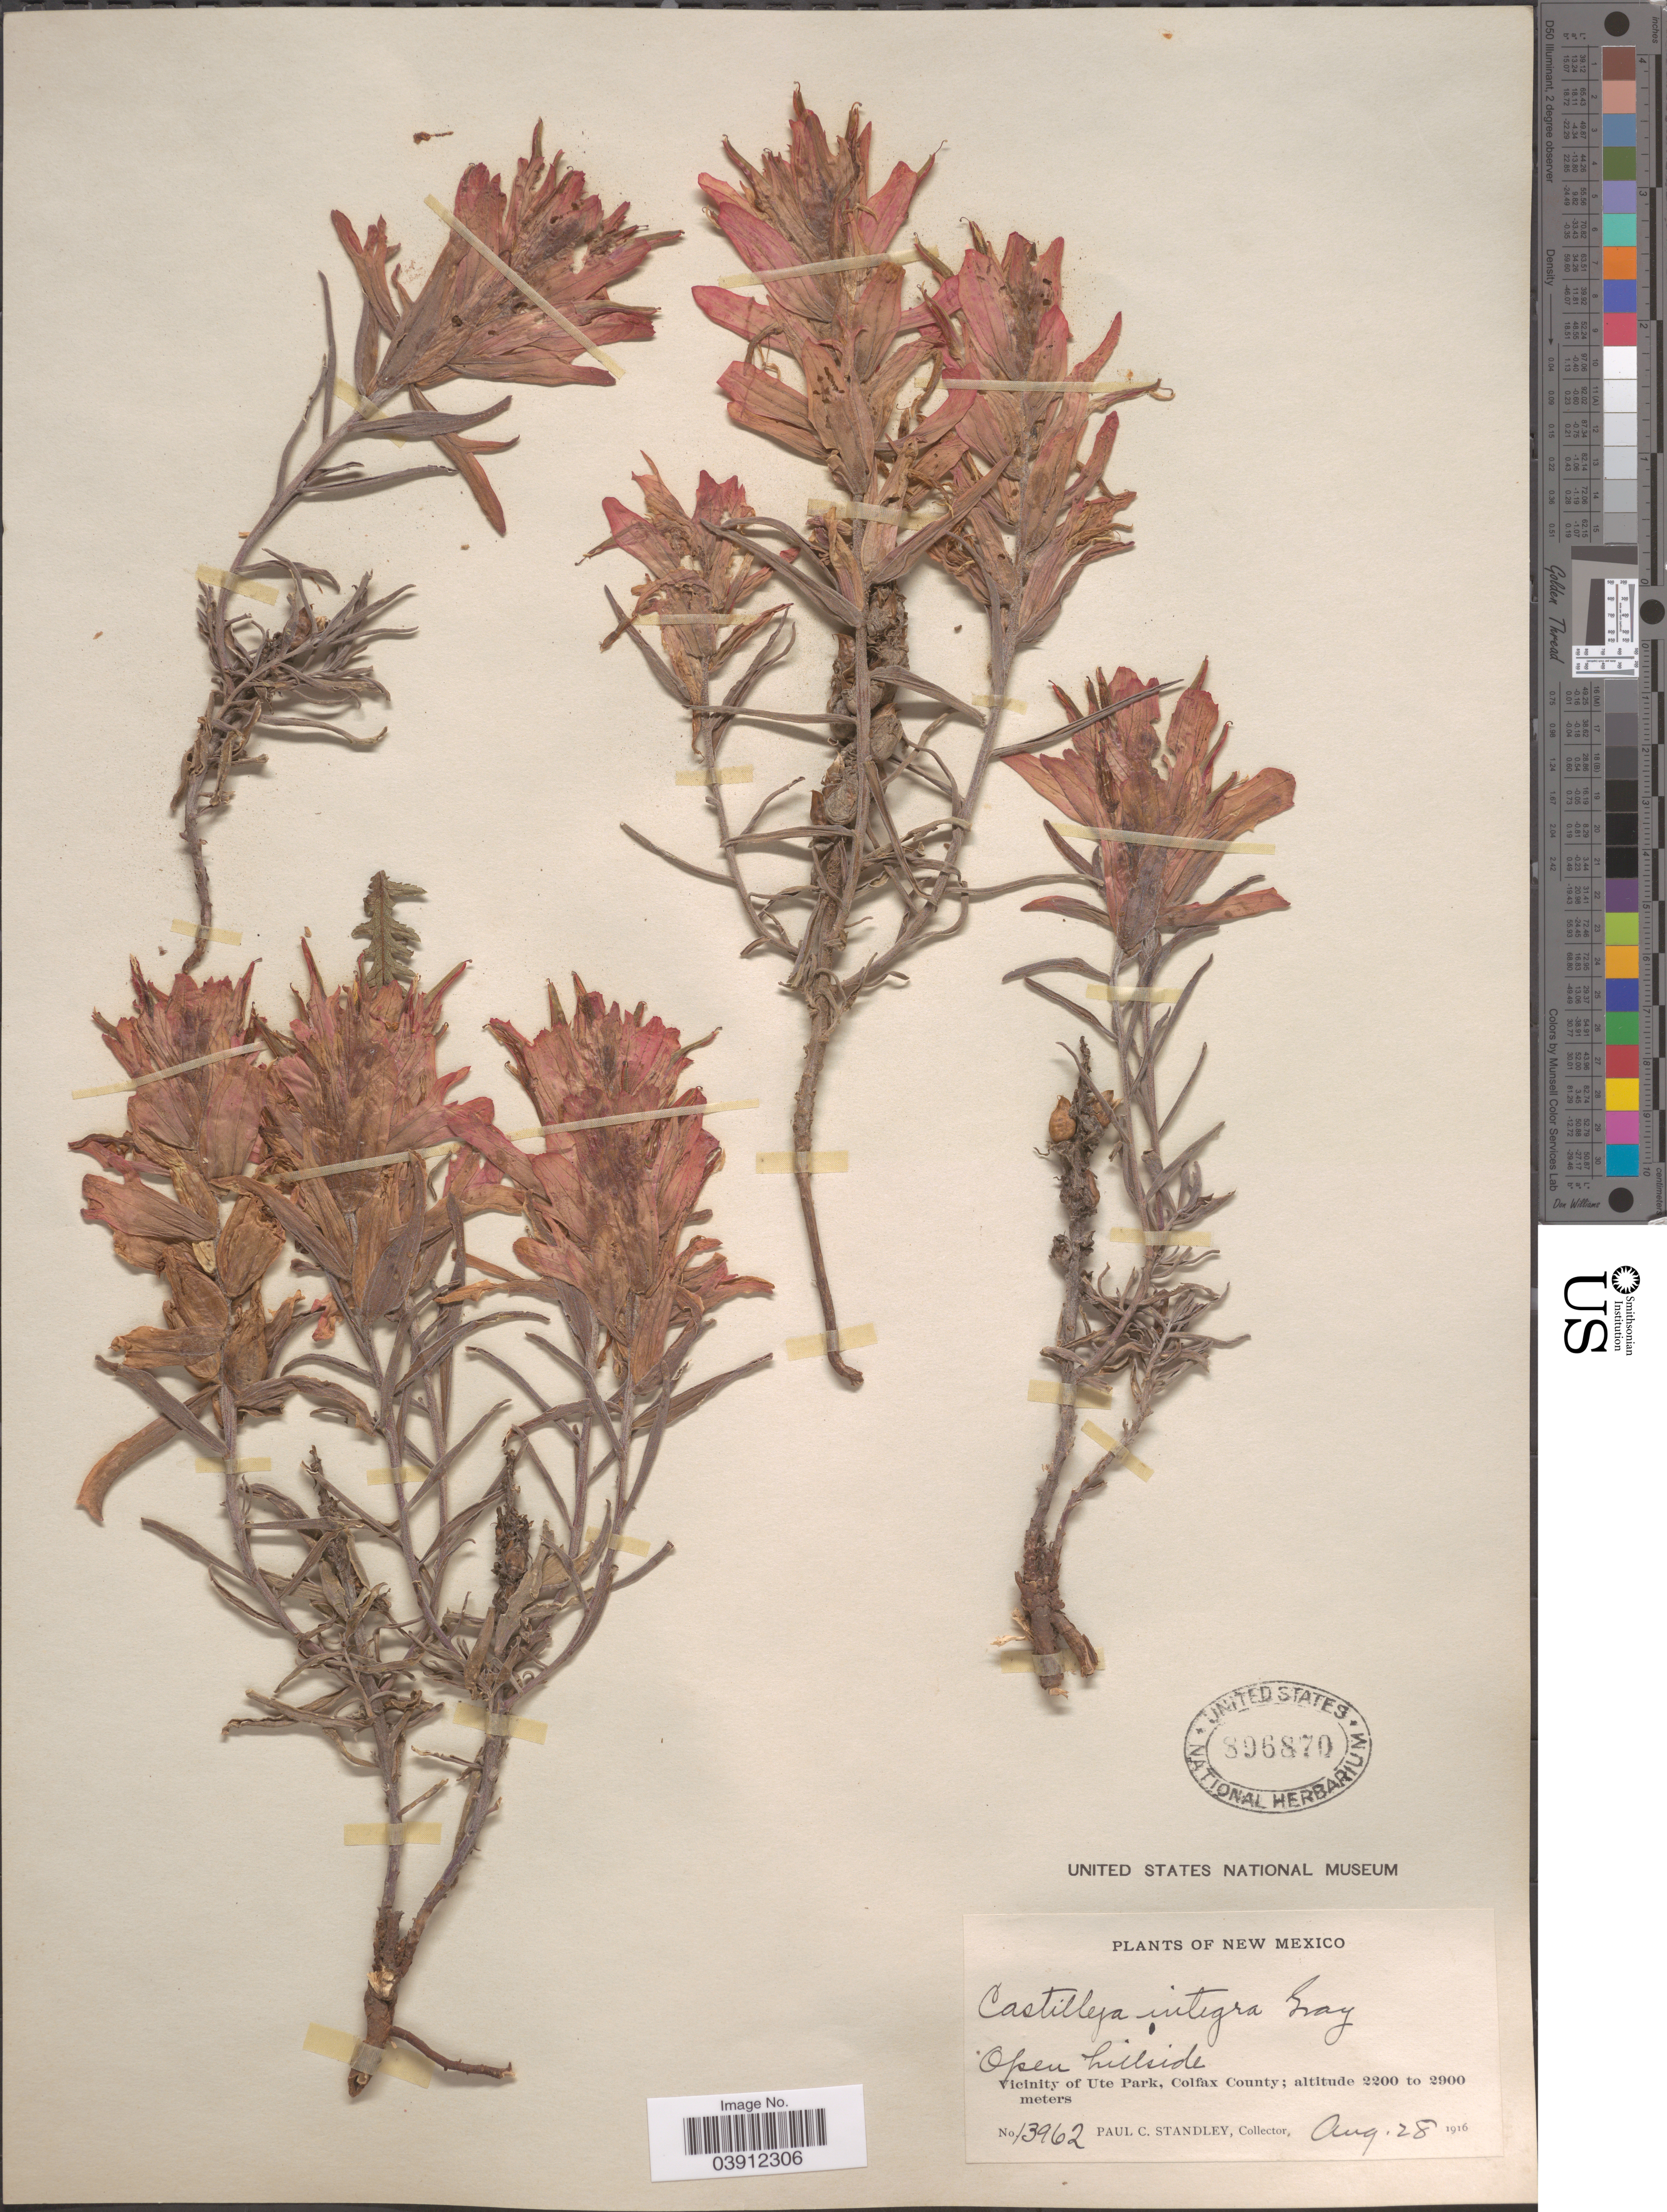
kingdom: Plantae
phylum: Tracheophyta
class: Magnoliopsida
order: Lamiales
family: Orobanchaceae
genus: Castilleja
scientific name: Castilleja integra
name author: A. Gray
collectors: P. C. Standley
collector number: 13962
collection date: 1916-08-28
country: United States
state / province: New Mexico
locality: Vicinity of Ute Park, Colfax County.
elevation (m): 2200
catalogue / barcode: US 896870